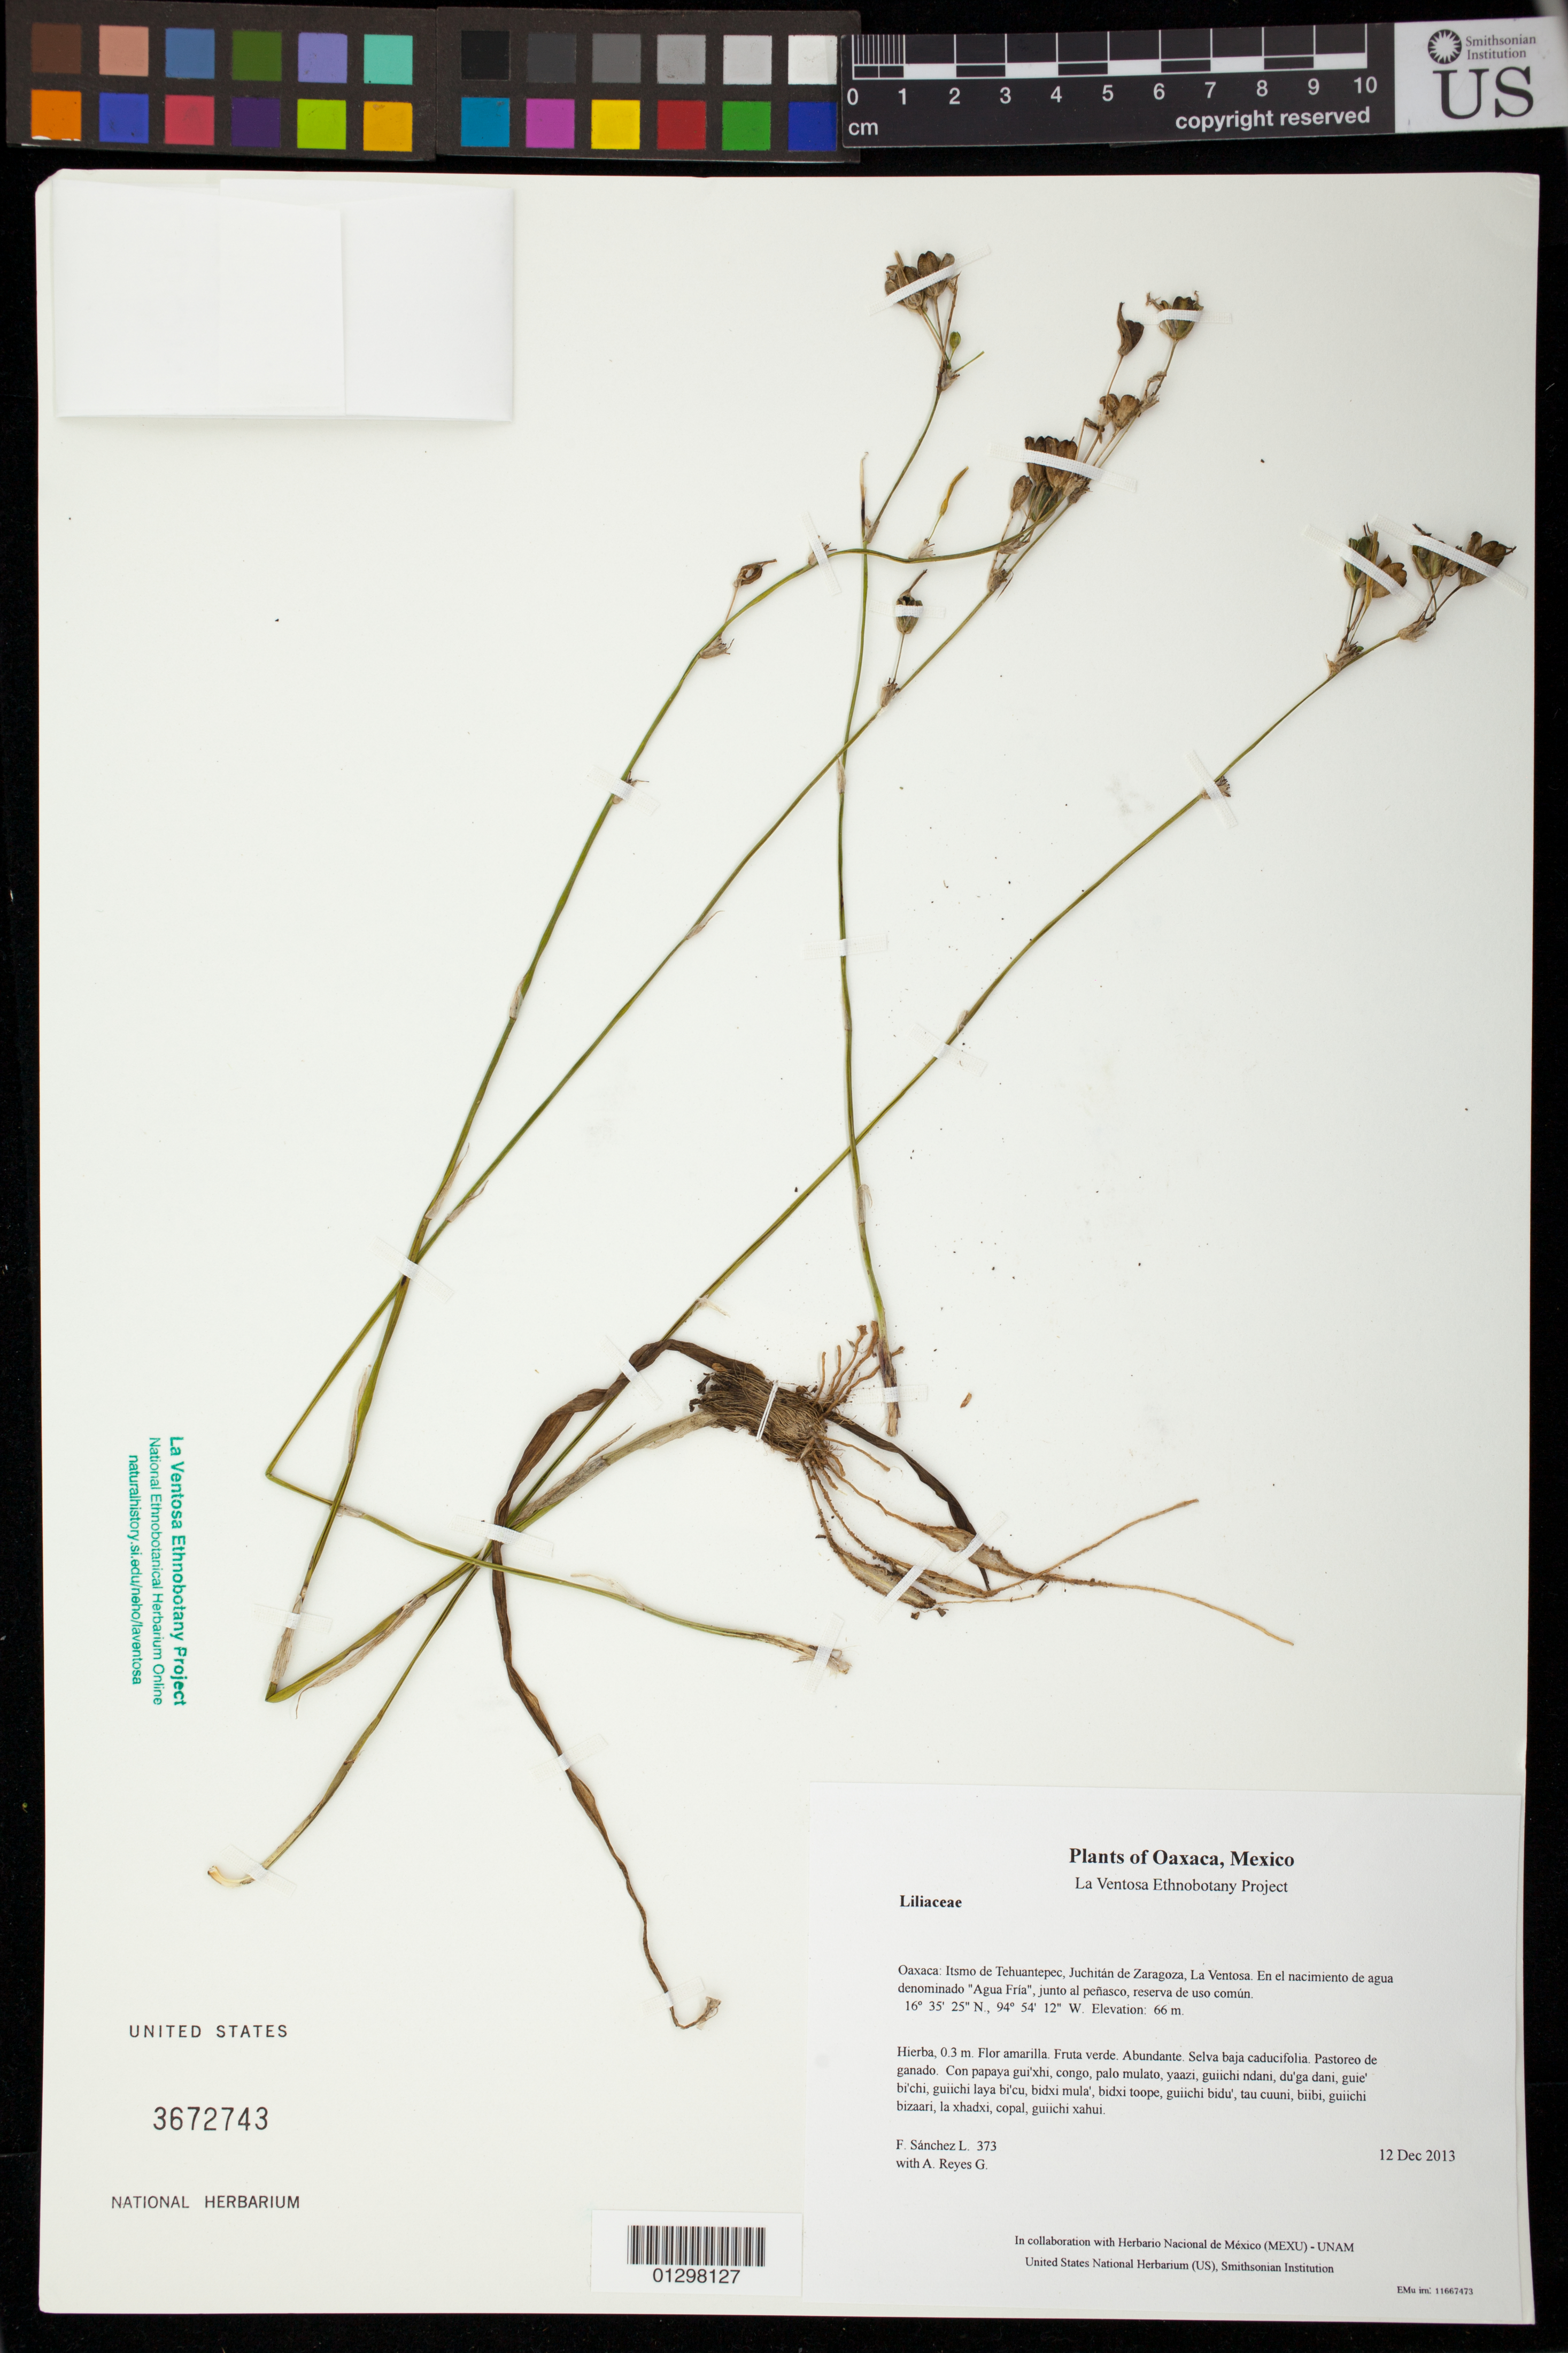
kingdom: Plantae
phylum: Tracheophyta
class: Liliopsida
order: Asparagales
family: Asparagaceae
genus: Echeandia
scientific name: Echeandia breedlovei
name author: Cruden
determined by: Velasco G., Kenia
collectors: F. Sánchez L. & A. Reyes G.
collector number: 373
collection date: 2013-12-12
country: Mexico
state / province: Oaxaca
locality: Itsmo de Tehuantepec, Juchitán de Zaragoza, La Ventosa. En el nacimiento de agua denominado "Agua Fría", junto al peñasco, reserva de uso común.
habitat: Selva baja caducifolia. Pastoreo de ganado.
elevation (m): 66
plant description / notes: MEXU, US; Guixi bandaga. 0.3 m. Guie' naguchi. Cuaananaxhi naga'. Stale.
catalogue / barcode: US 3672743